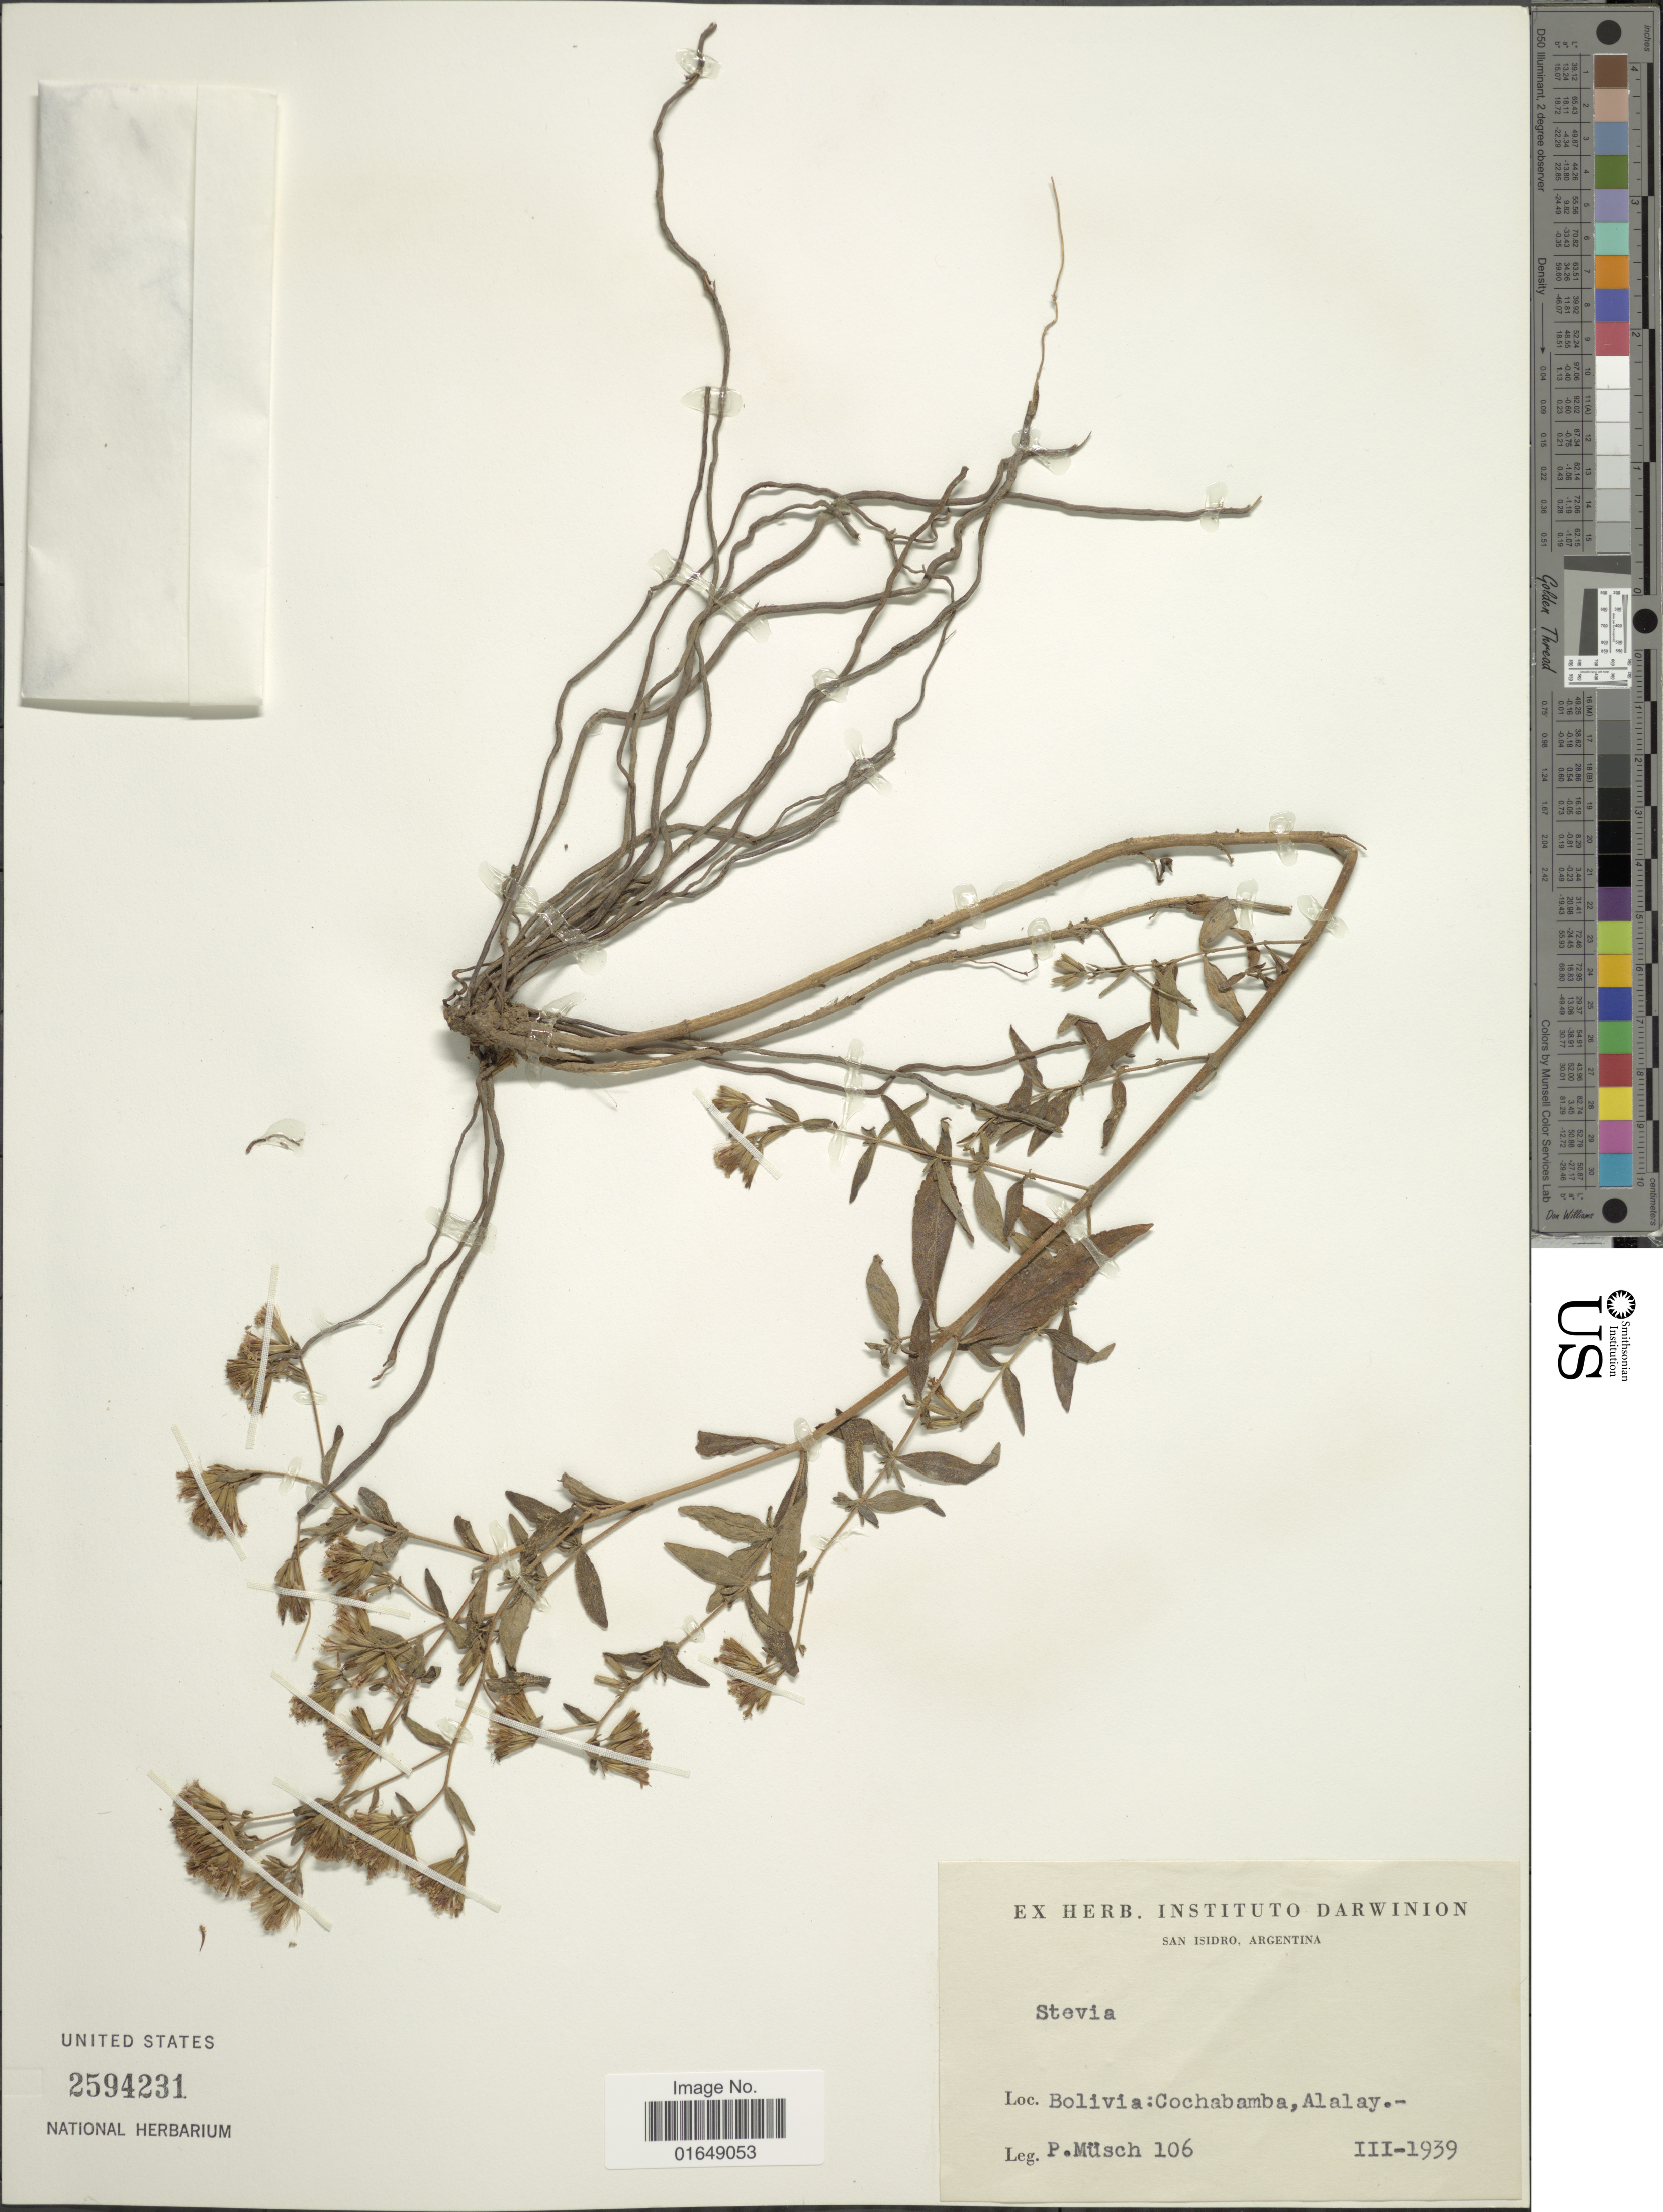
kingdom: Plantae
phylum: Tracheophyta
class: Magnoliopsida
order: Asterales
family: Asteraceae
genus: Stevia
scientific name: Stevia sp.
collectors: P. Müsch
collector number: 106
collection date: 1939-03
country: Bolivia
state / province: Cochabamba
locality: Alalay.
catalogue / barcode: US 2594231